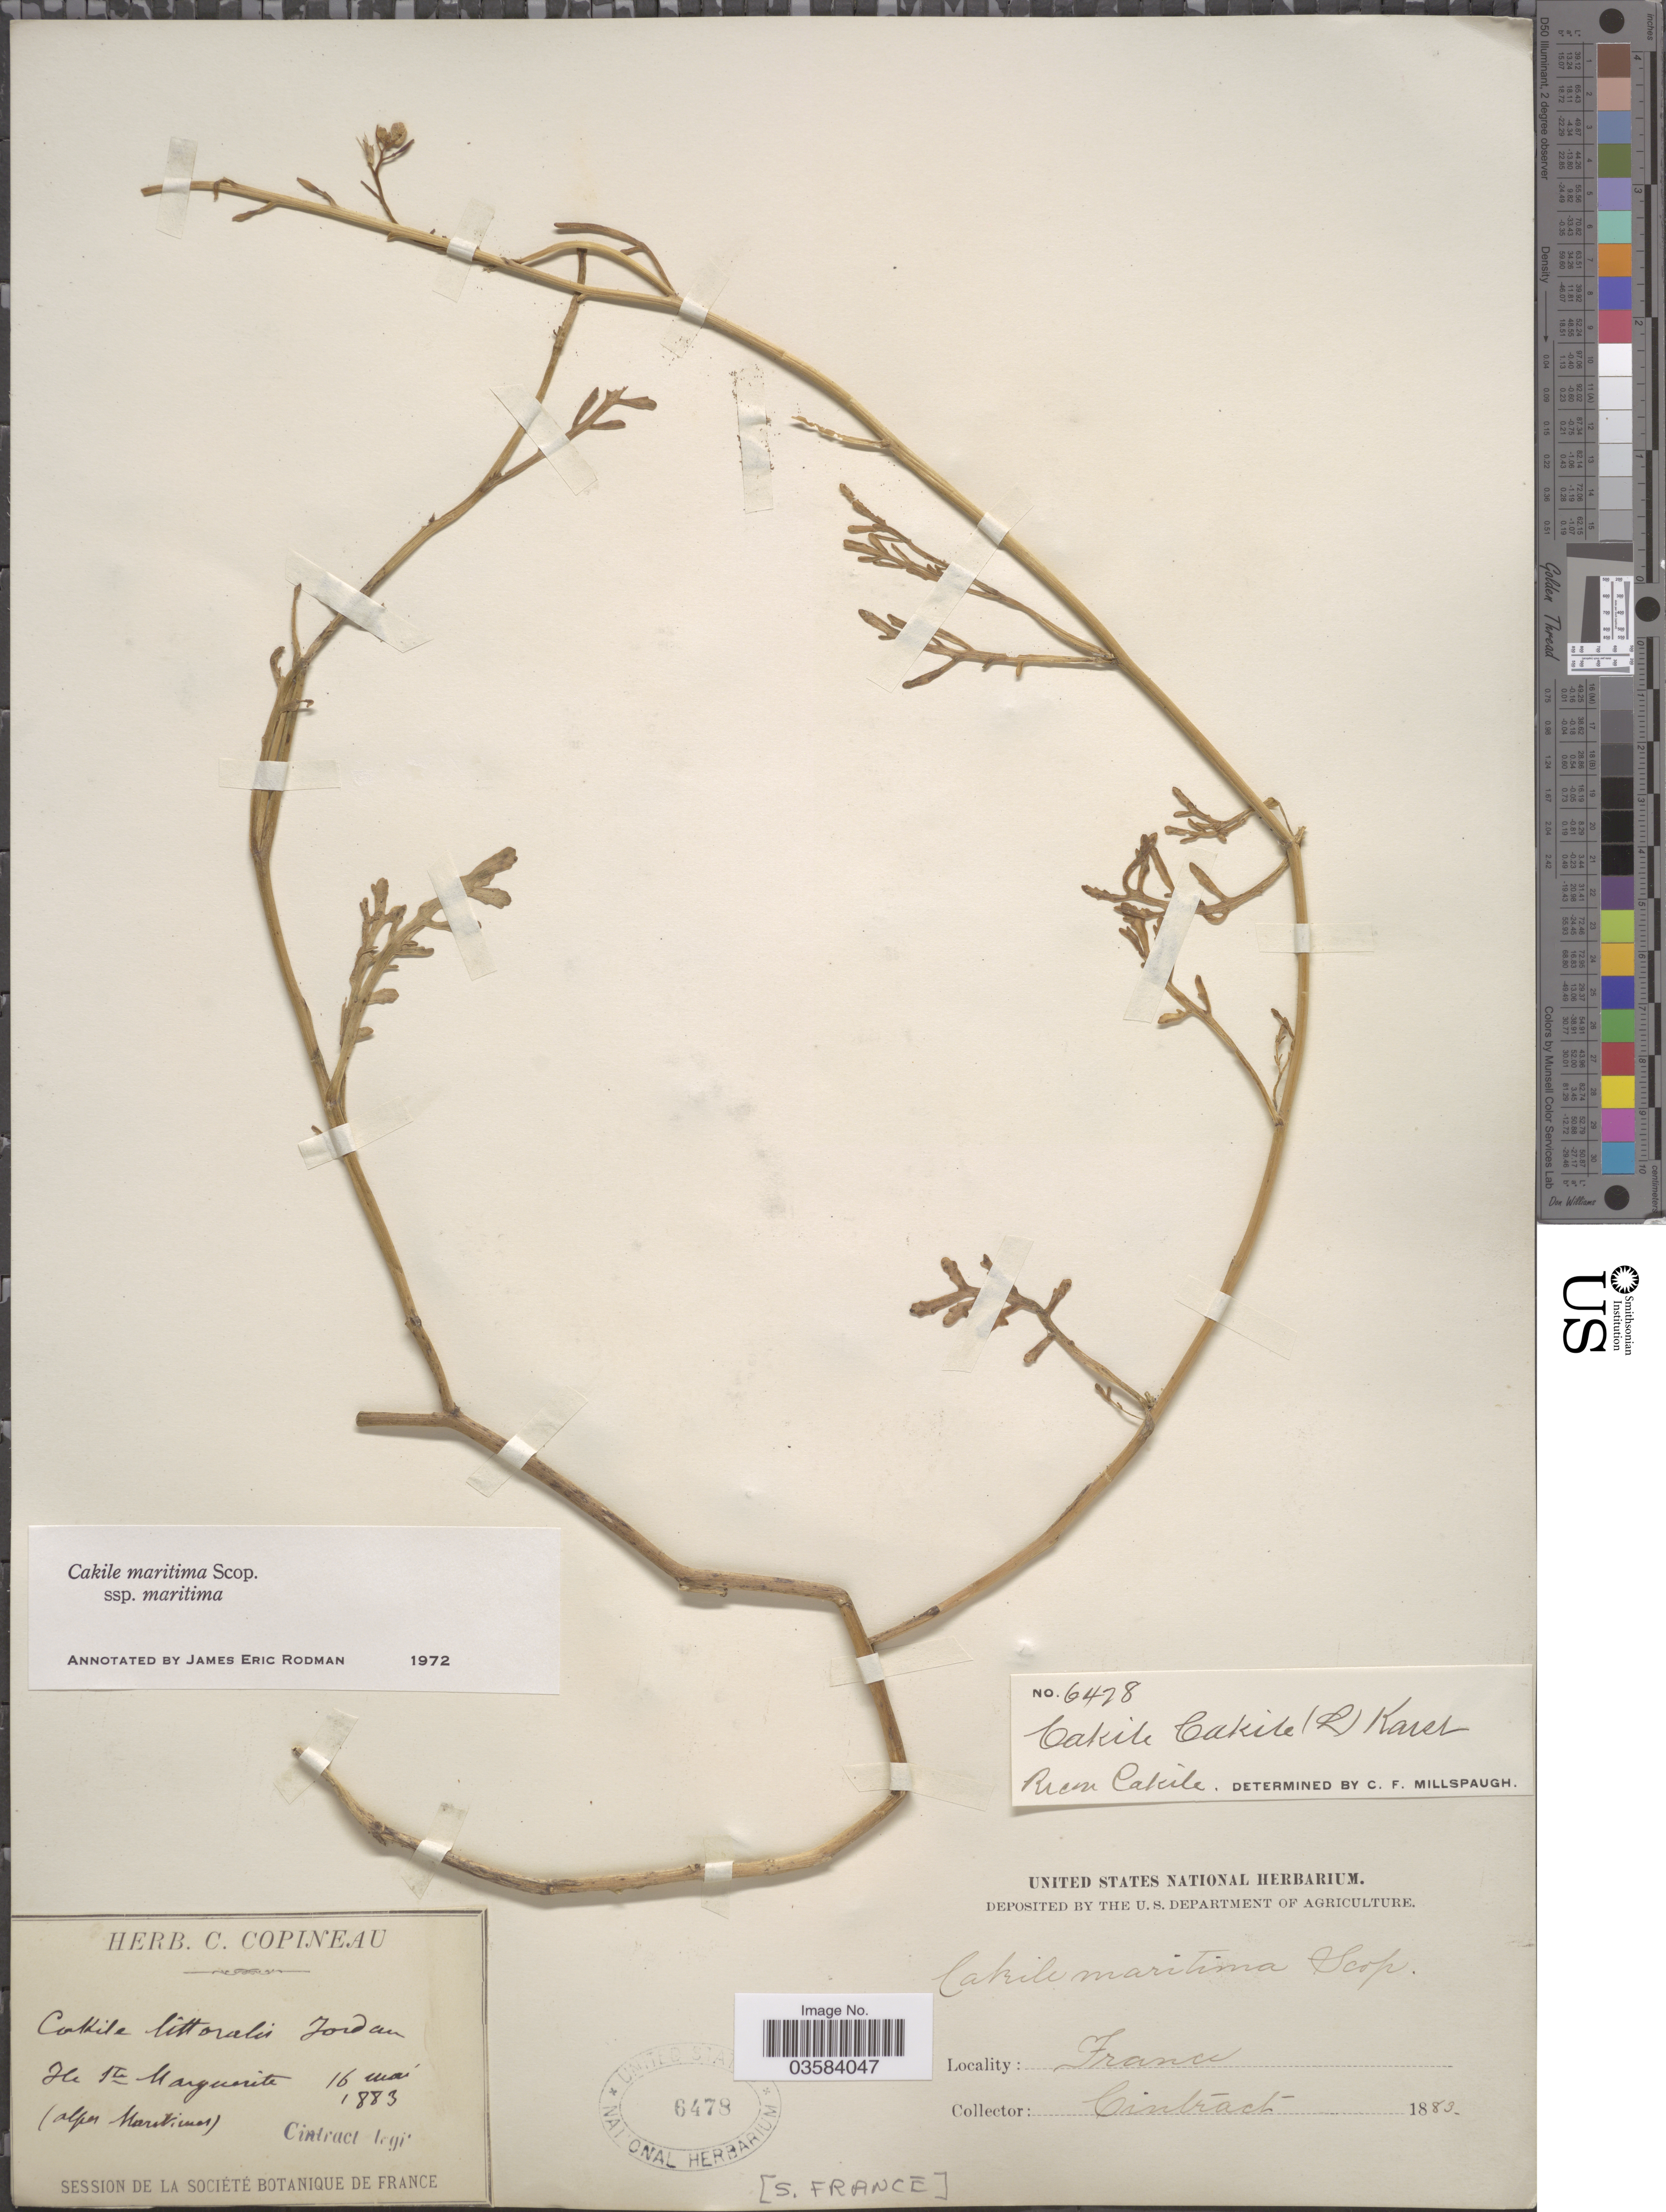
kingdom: Plantae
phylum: Tracheophyta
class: Magnoliopsida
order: Brassicales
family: Brassicaceae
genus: Cakile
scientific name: Cakile maritima subsp. maritima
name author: Scop.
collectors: Cintract, --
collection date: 1883-05-16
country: France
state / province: Provence-Alpes-Côte d'Azur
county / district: Alpes-Maritimes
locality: Ile Ste Marguerite (alpes Maritimes). [S. France].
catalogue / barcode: US 6478